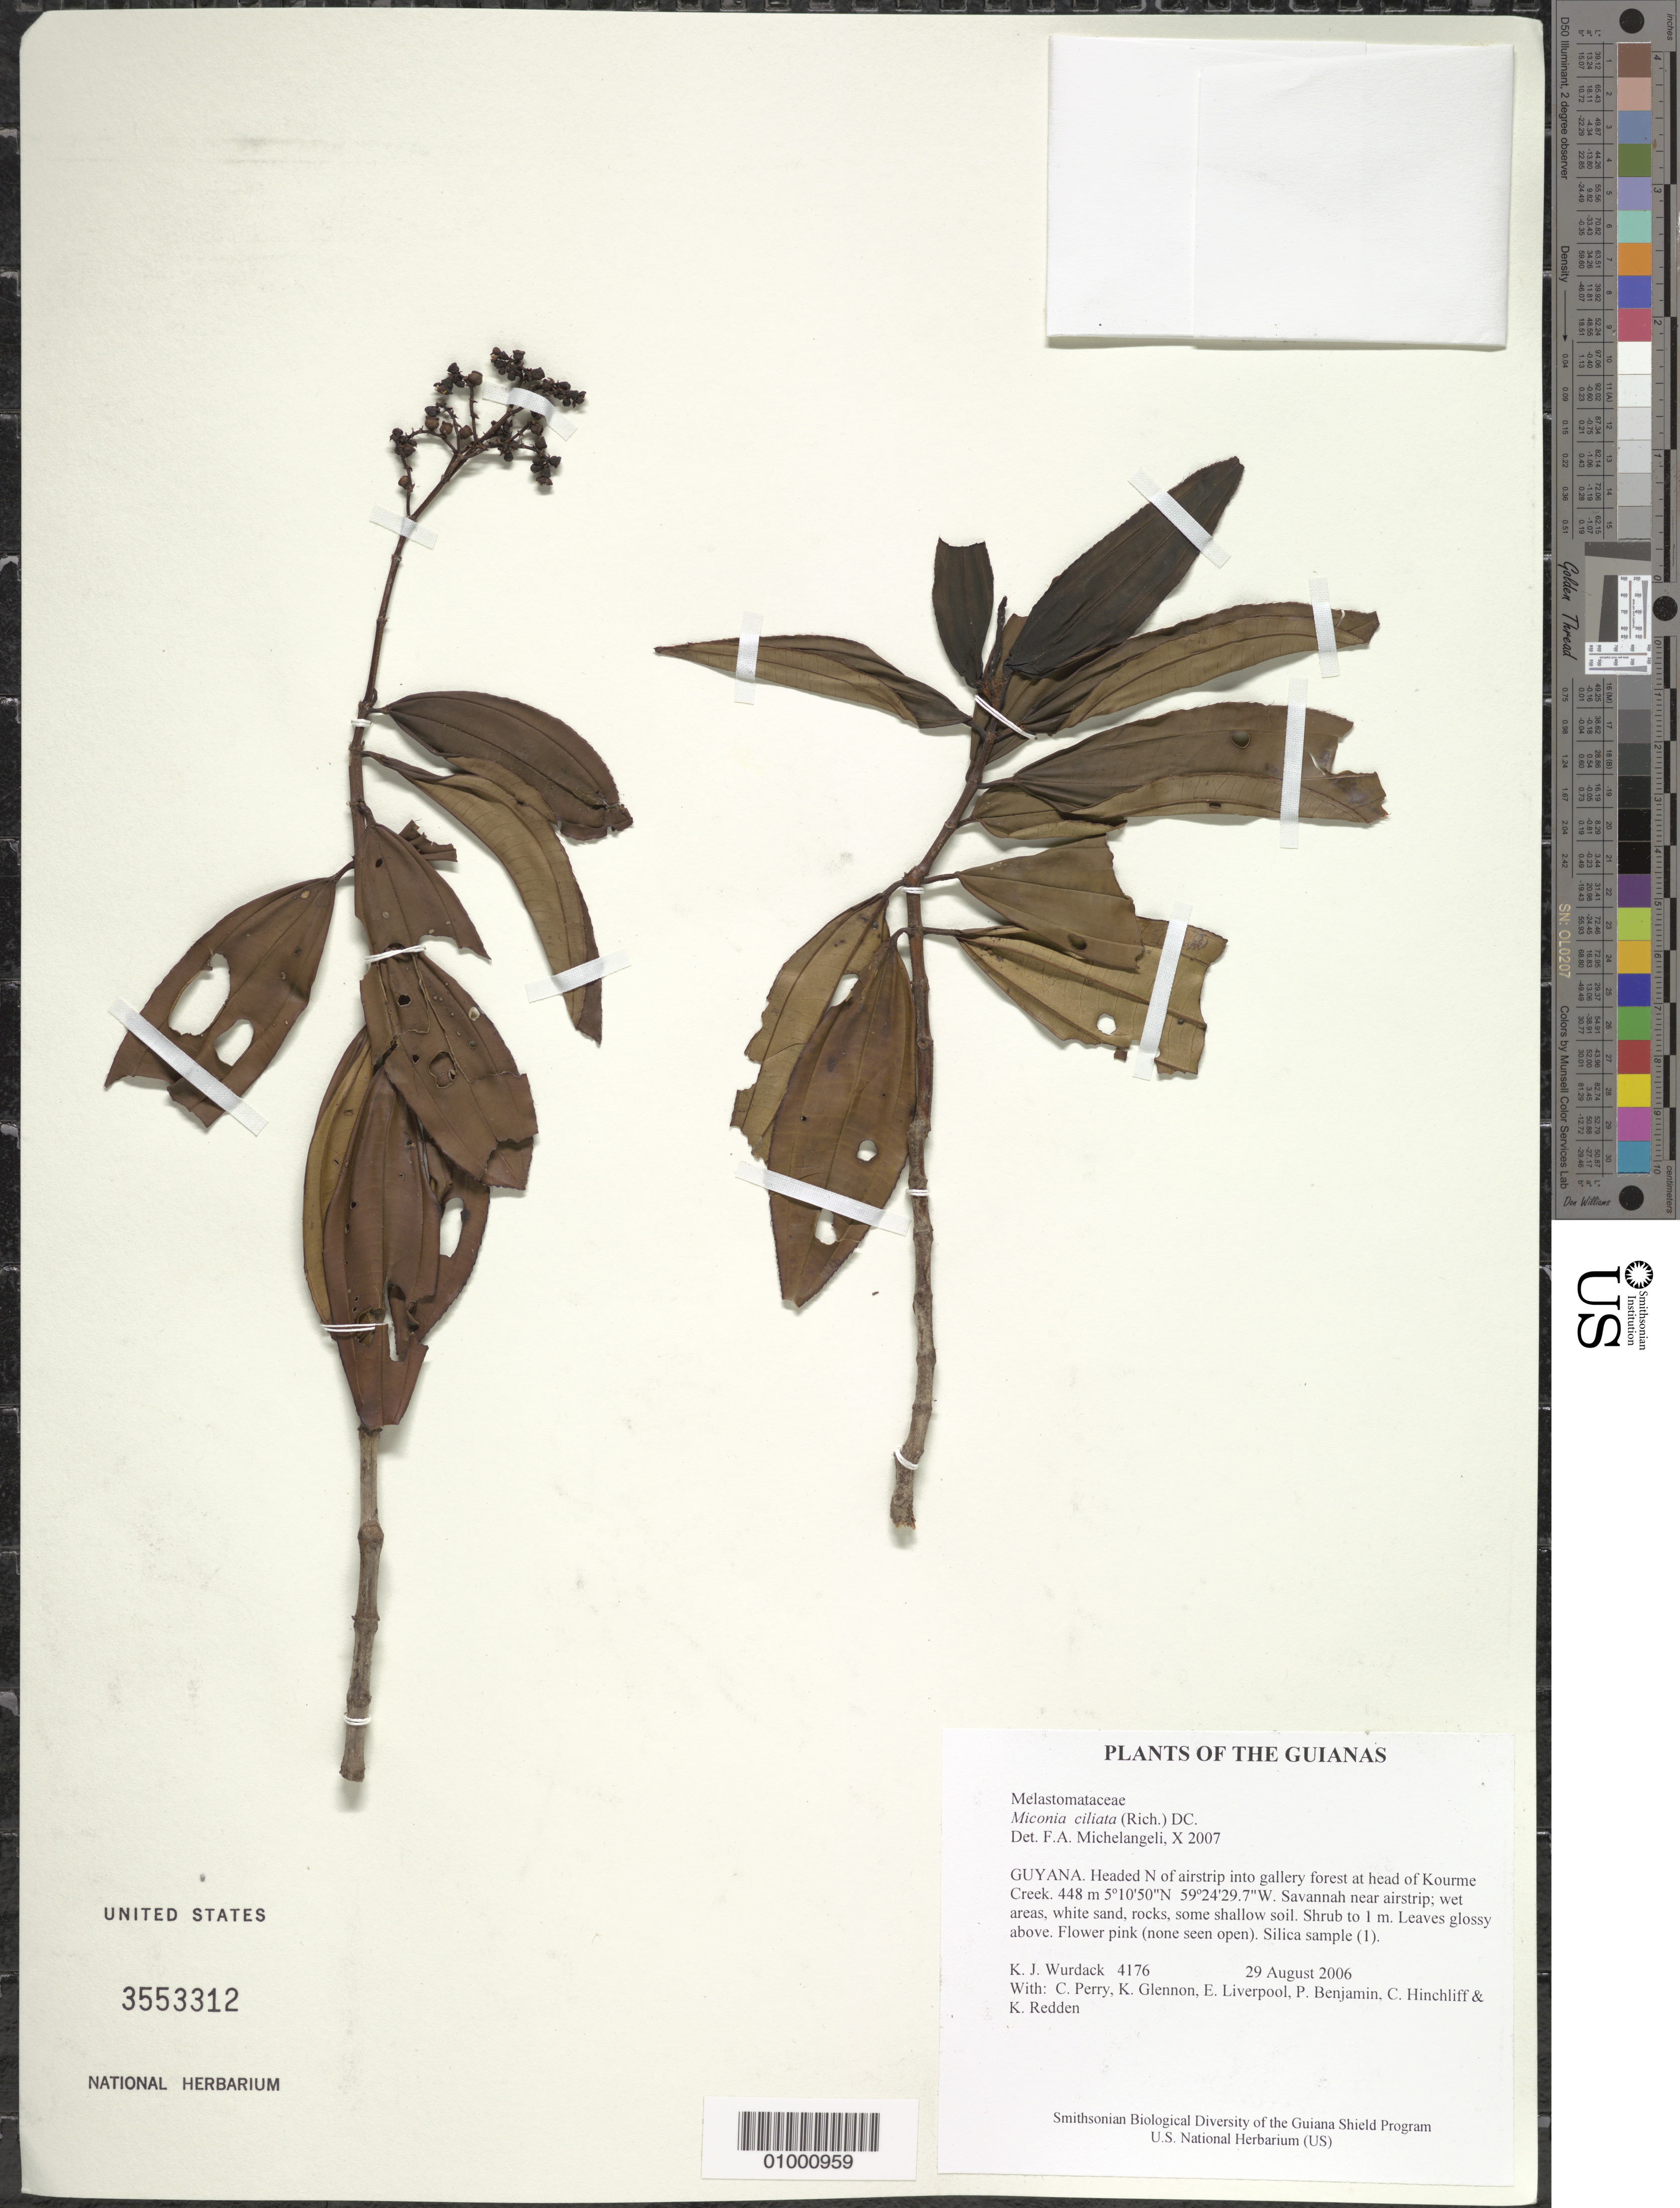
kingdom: Plantae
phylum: Tracheophyta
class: Magnoliopsida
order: Myrtales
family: Melastomataceae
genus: Miconia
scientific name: Miconia ciliata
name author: (Rich.) DC.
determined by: Michelangeli, F. A.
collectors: K. Wurdack, C. Perry, K. Glennon, E. Liverpool, P. Benjamin, C. E. Hinchliff & K. M. Redden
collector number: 4176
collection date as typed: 29 August 2006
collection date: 2006-08-29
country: Guyana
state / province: Potaro-Siparuni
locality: Headed N of airstrip into gallery forest at head of Kourme Creek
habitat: Savanna near airstrip; wet areas, white sand, rocks, some shallow soil.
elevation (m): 448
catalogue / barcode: US 3554412